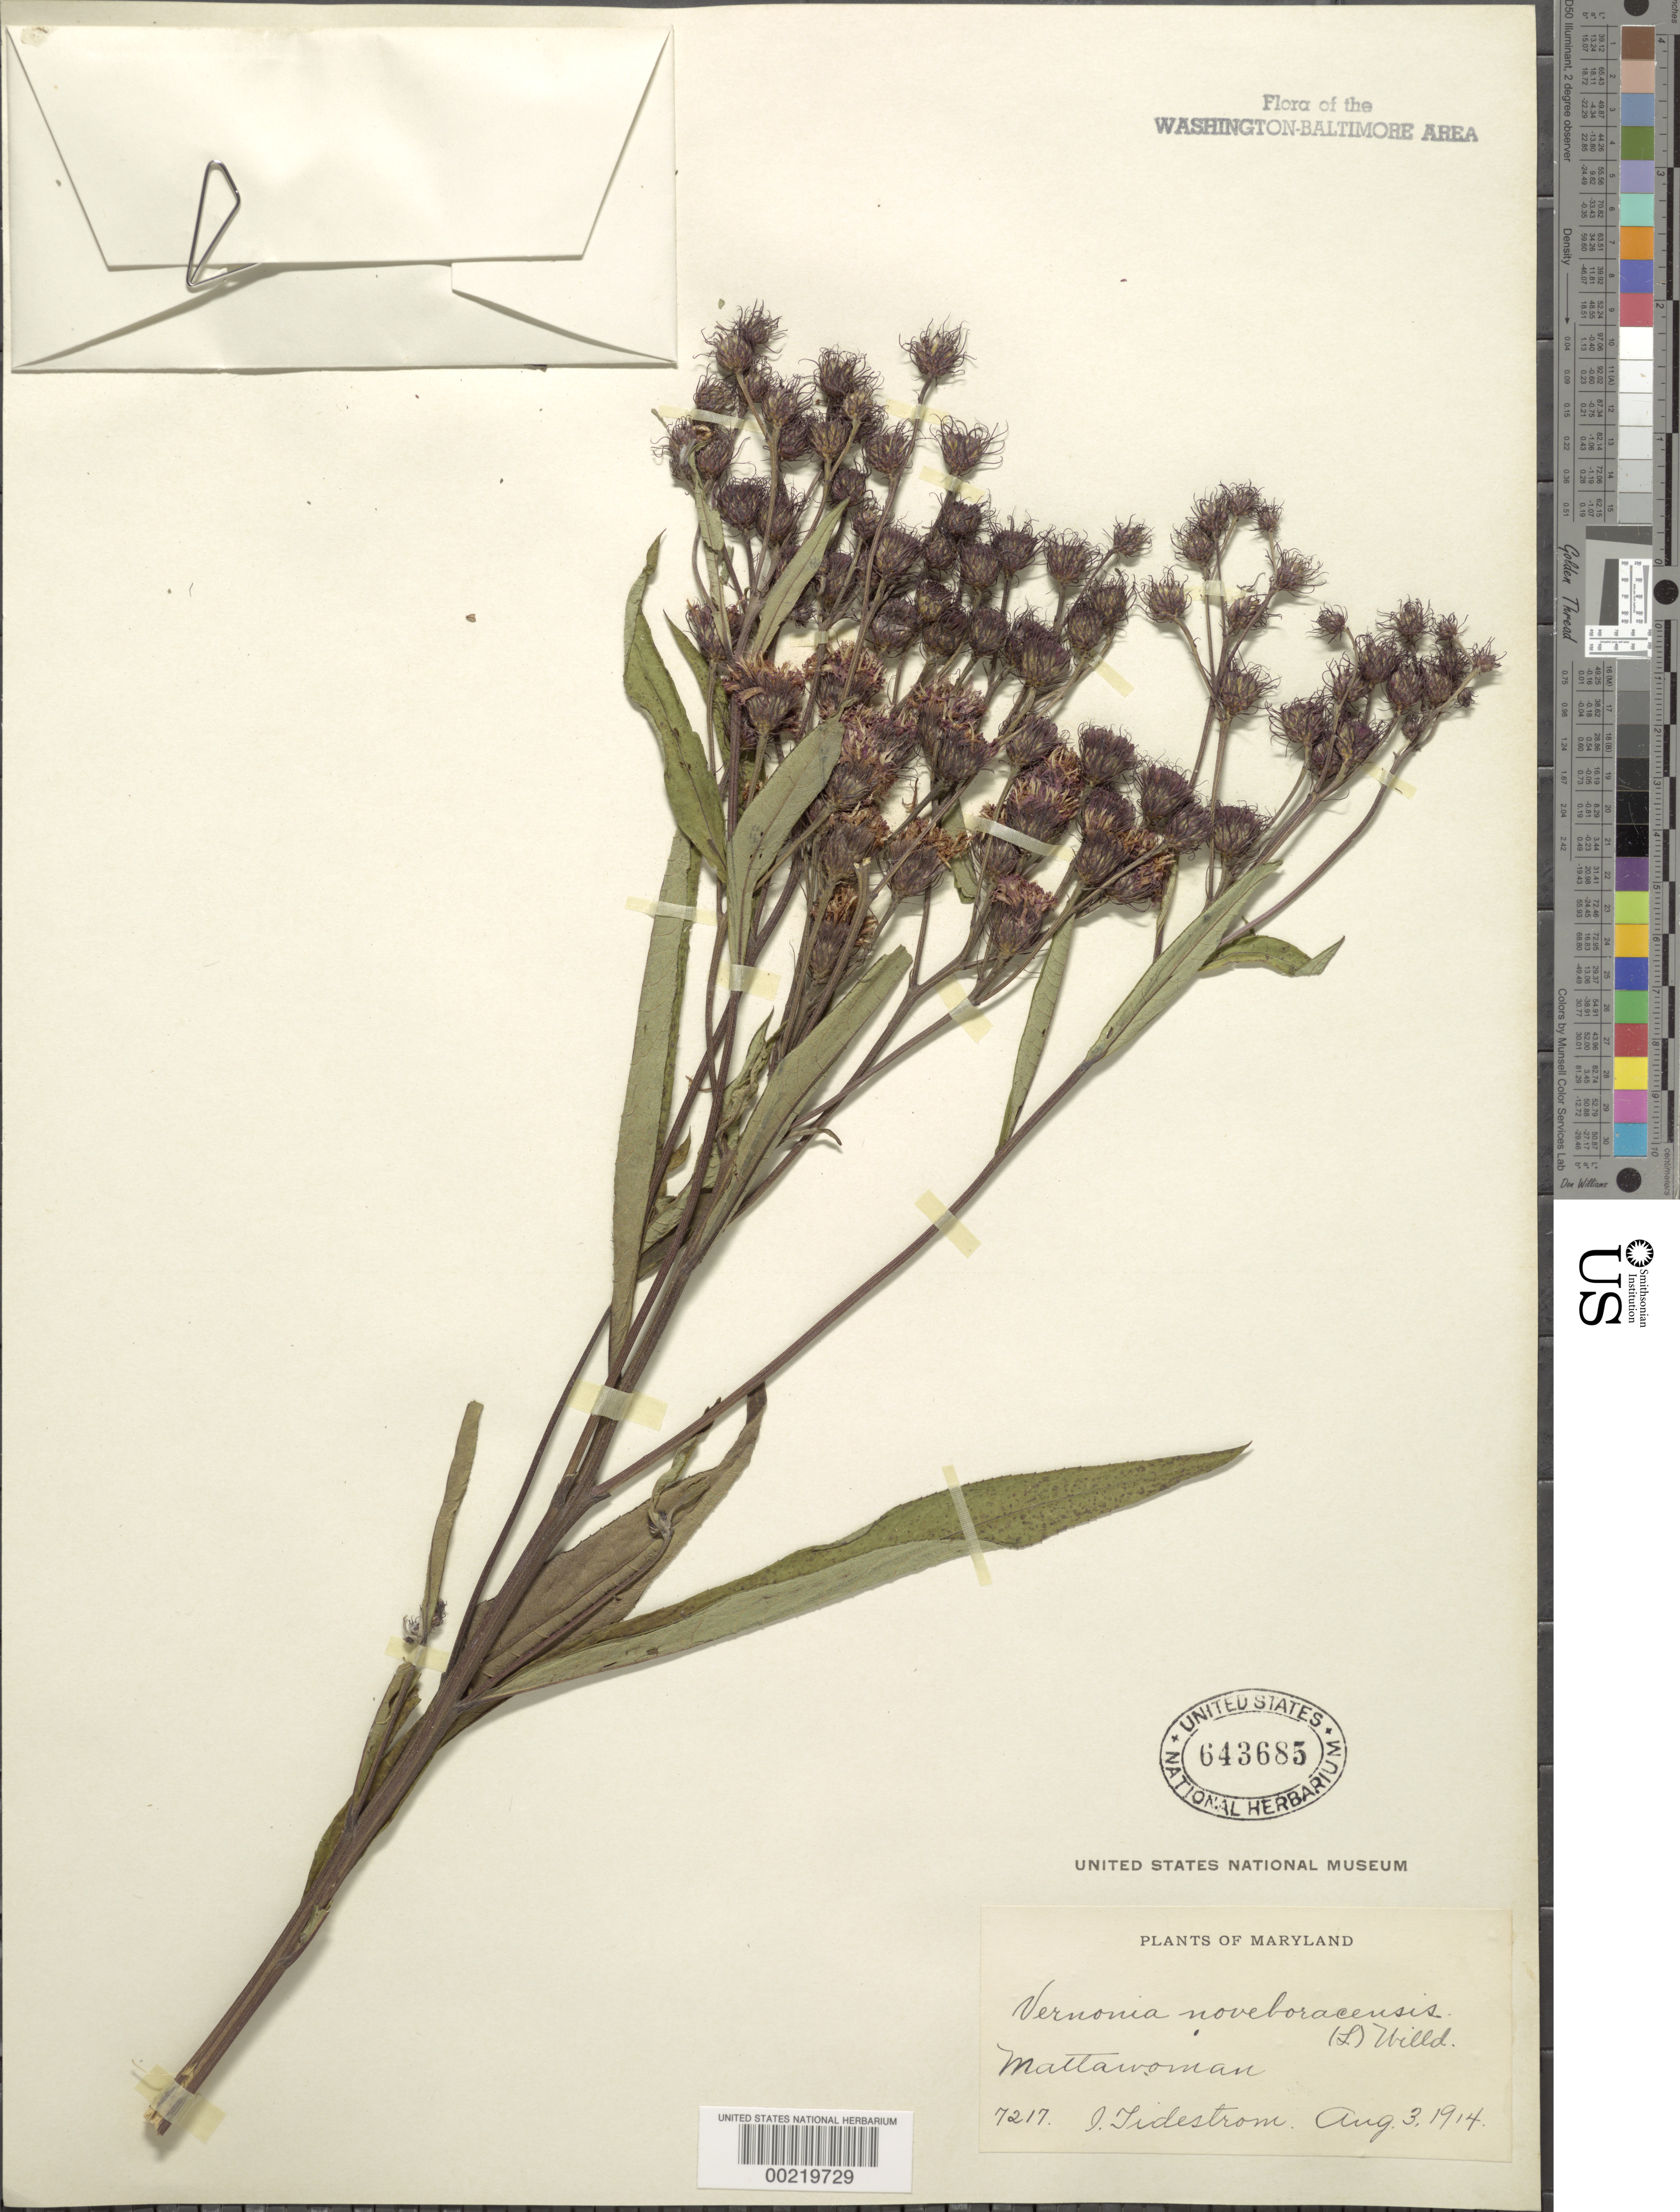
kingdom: Plantae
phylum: Tracheophyta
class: Magnoliopsida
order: Asterales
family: Asteraceae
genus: Vernonia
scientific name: Vernonia noveboracensis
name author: (L.) Michx.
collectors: I. F. Tidestrom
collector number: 7217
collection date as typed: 03 Aug 1914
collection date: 1914-08-03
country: United States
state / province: Maryland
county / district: Charles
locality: Mattawoman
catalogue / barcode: US 643685